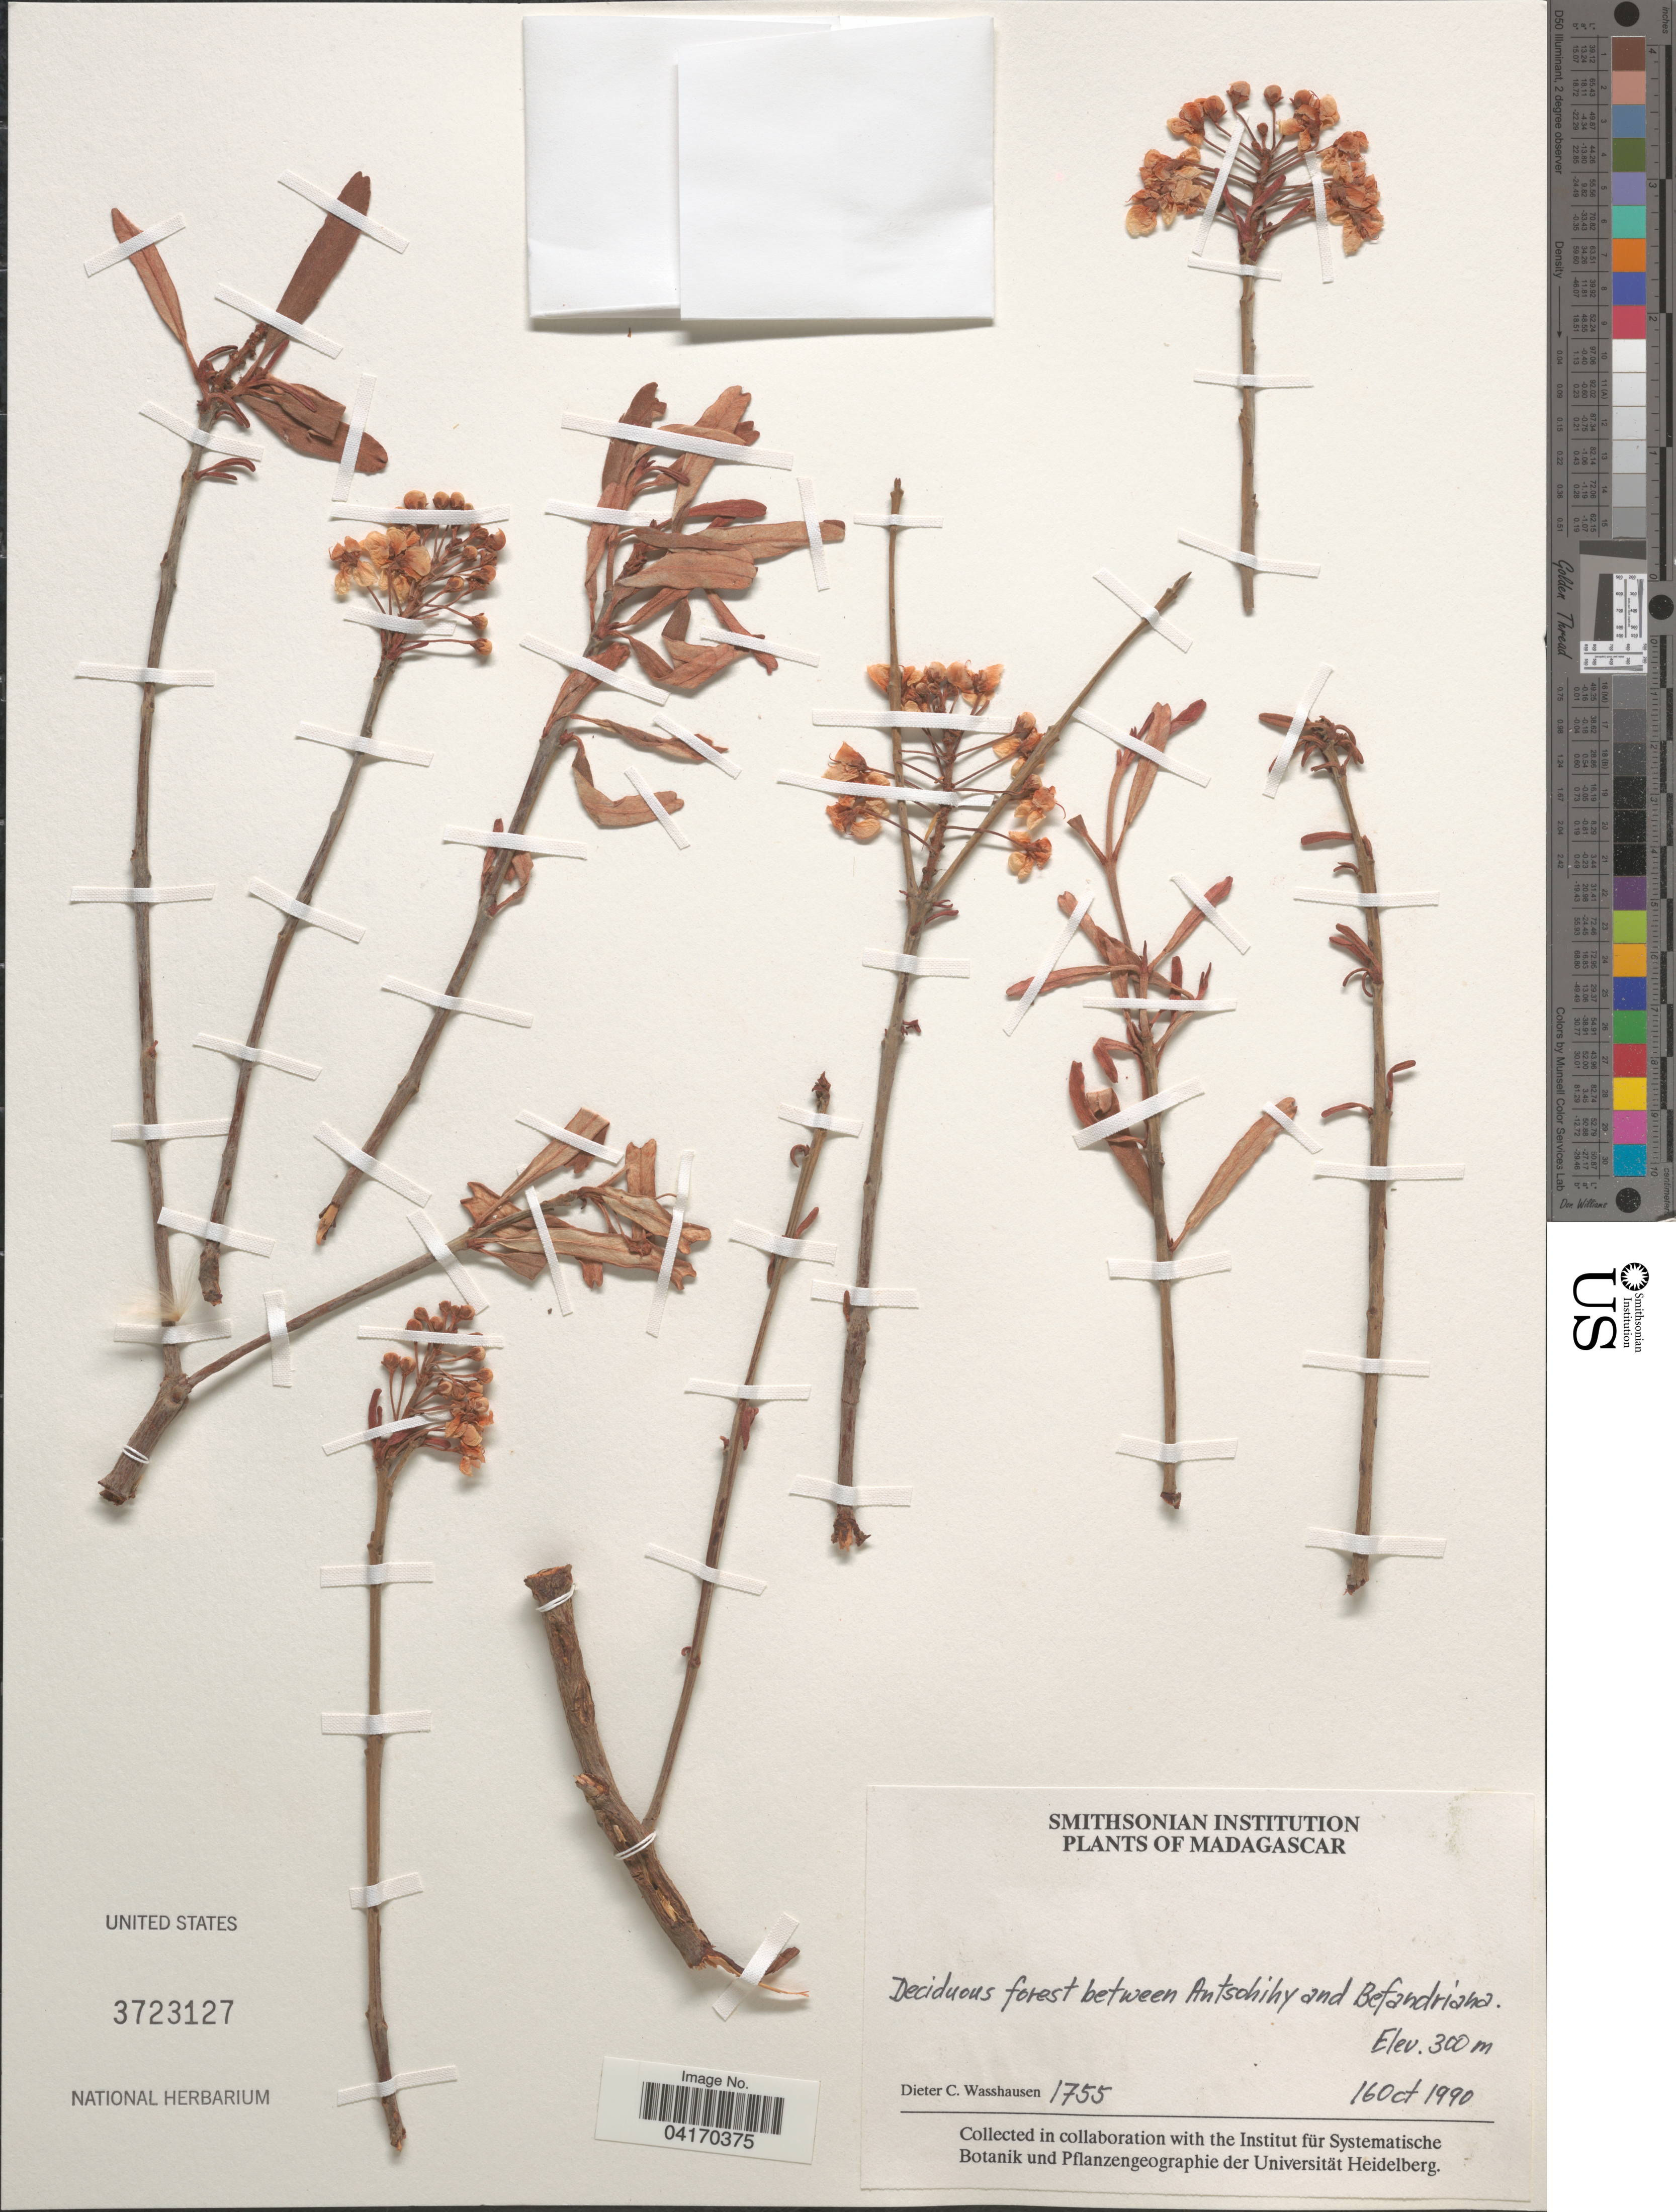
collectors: D. C. Wasshausen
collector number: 1755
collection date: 1990-10-16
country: Madagascar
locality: Deciduous forest between Antsohihy and Befandriana.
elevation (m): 300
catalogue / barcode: US 3723127